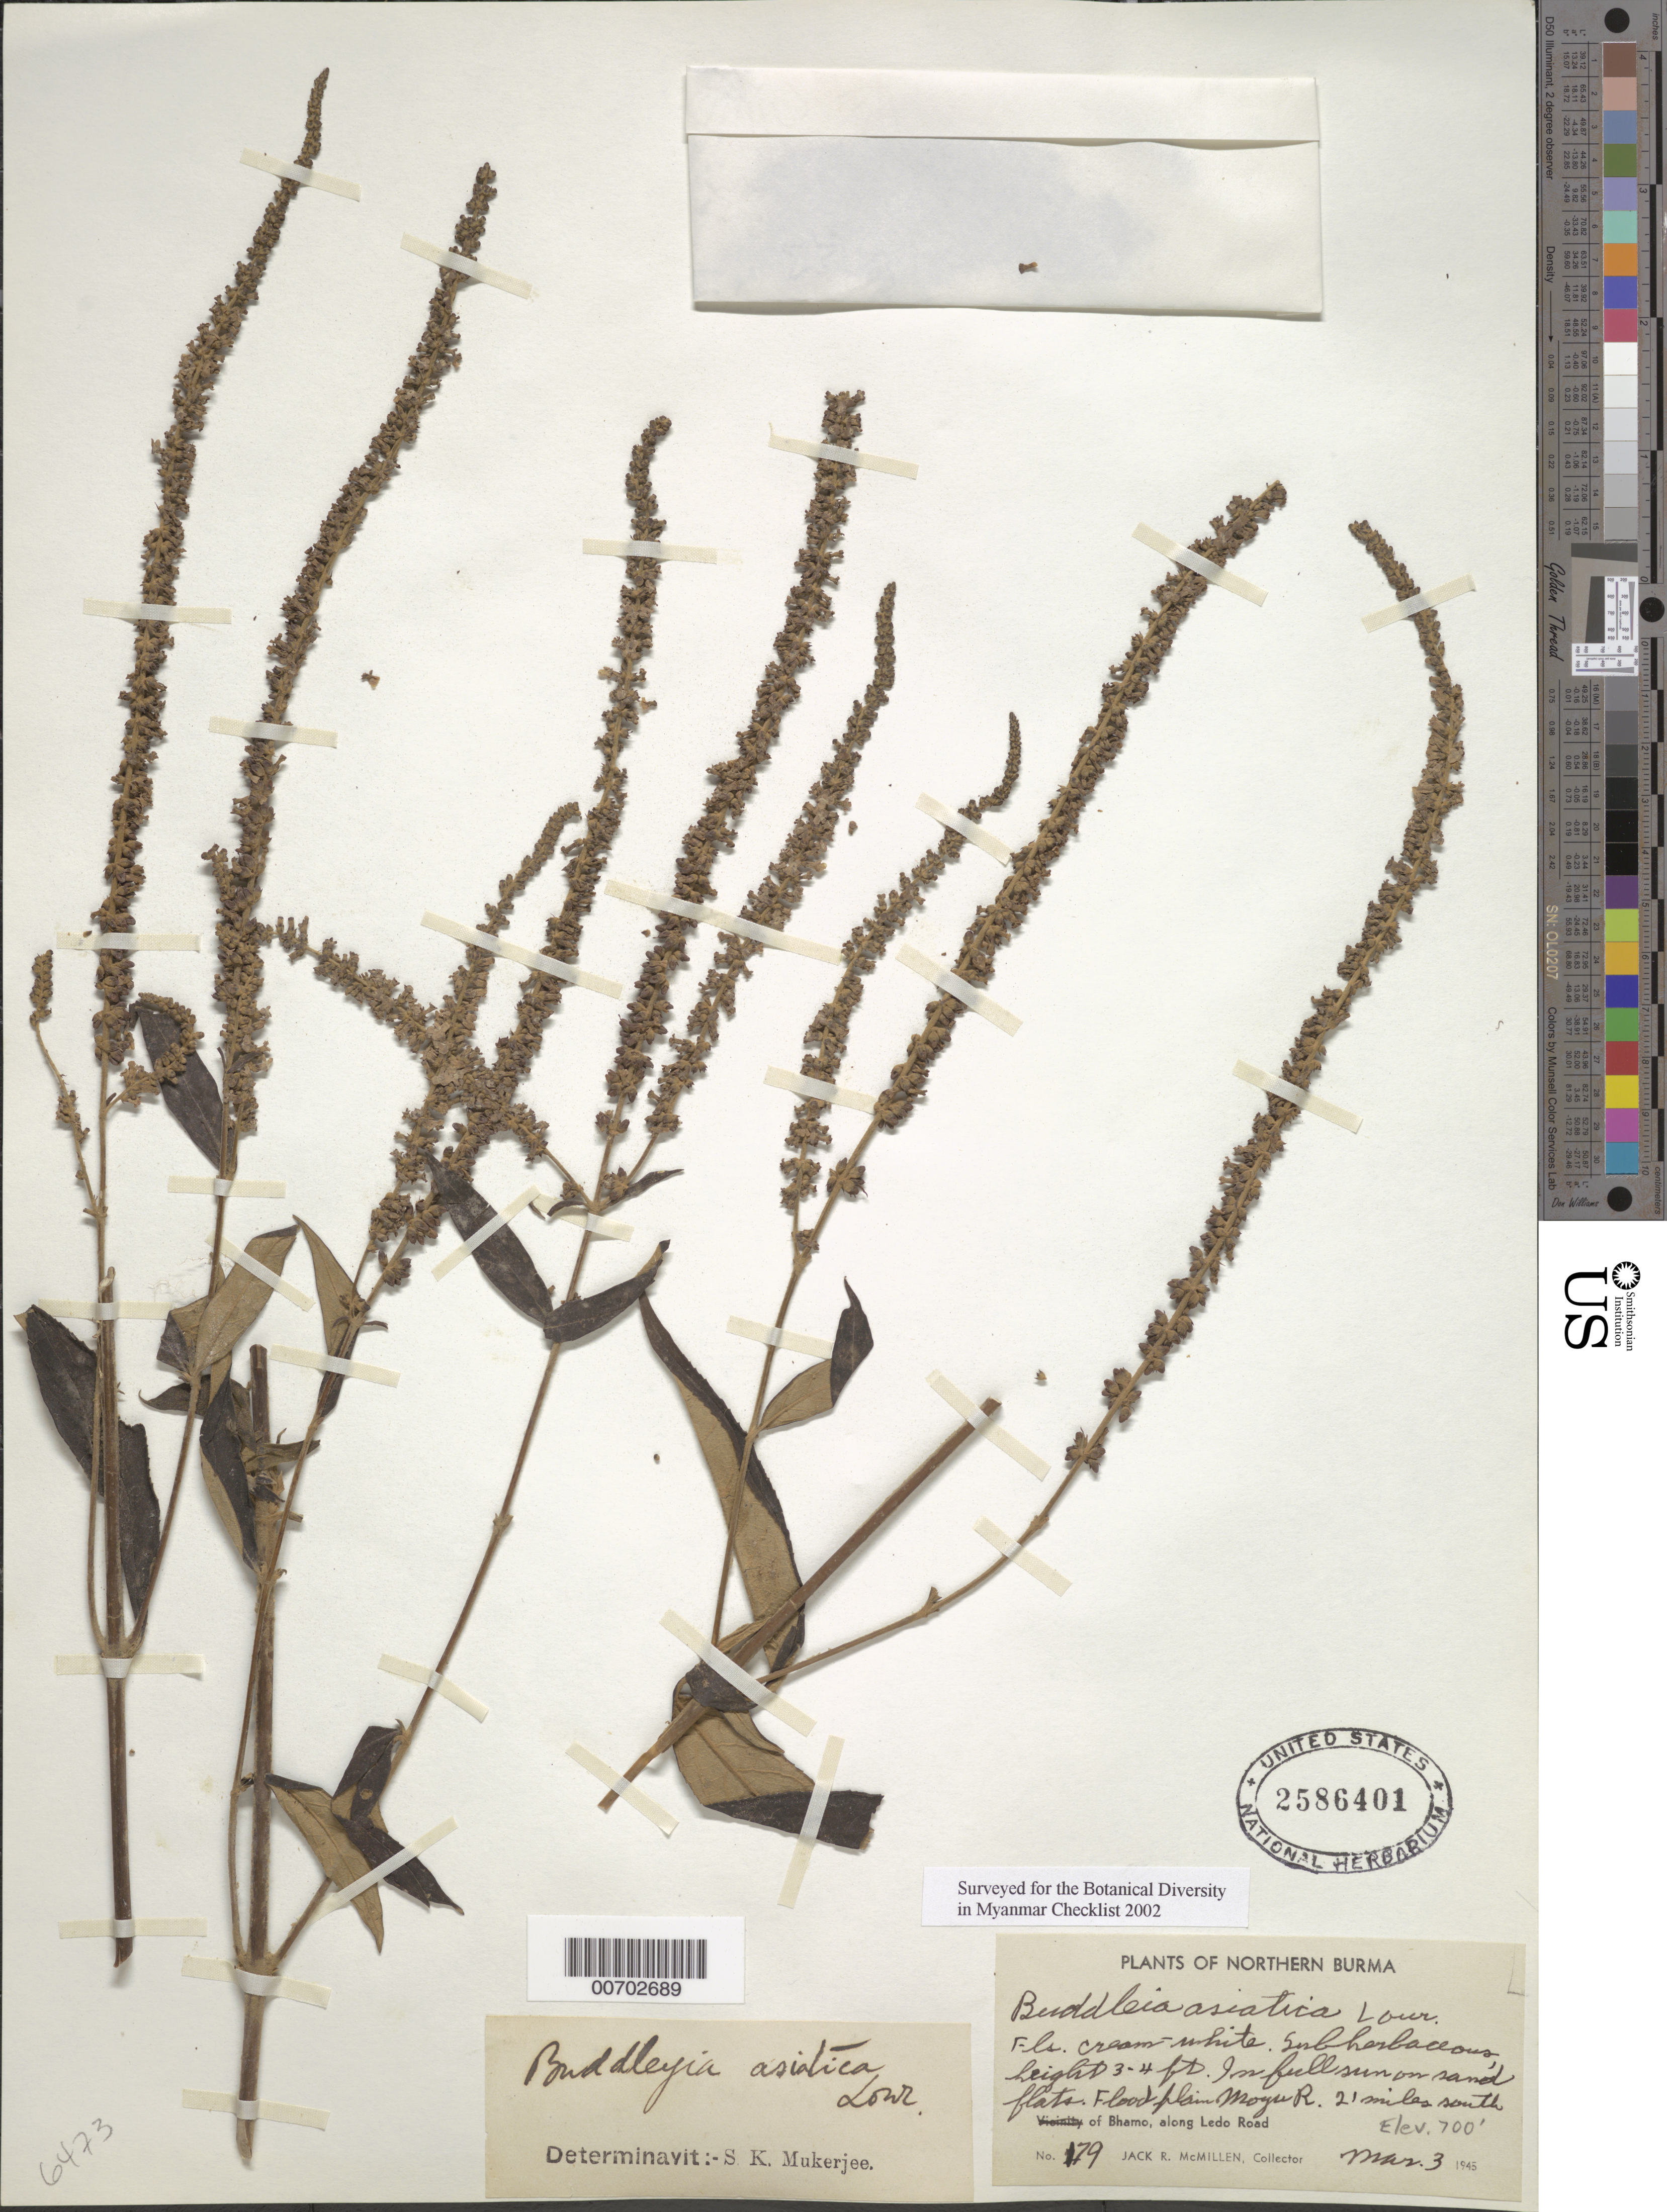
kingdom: Plantae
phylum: Tracheophyta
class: Magnoliopsida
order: Lamiales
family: Scrophulariaceae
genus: Buddleja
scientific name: Buddleja asiatica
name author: Lour.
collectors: J. McMillen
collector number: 179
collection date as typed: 03 Mar 1945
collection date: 1945-03-03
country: Myanmar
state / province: Kachin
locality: Bhamo, 21 mi. S, Ledo Road, Moyu R.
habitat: Full sun on sand flats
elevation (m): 213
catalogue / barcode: US 2586401